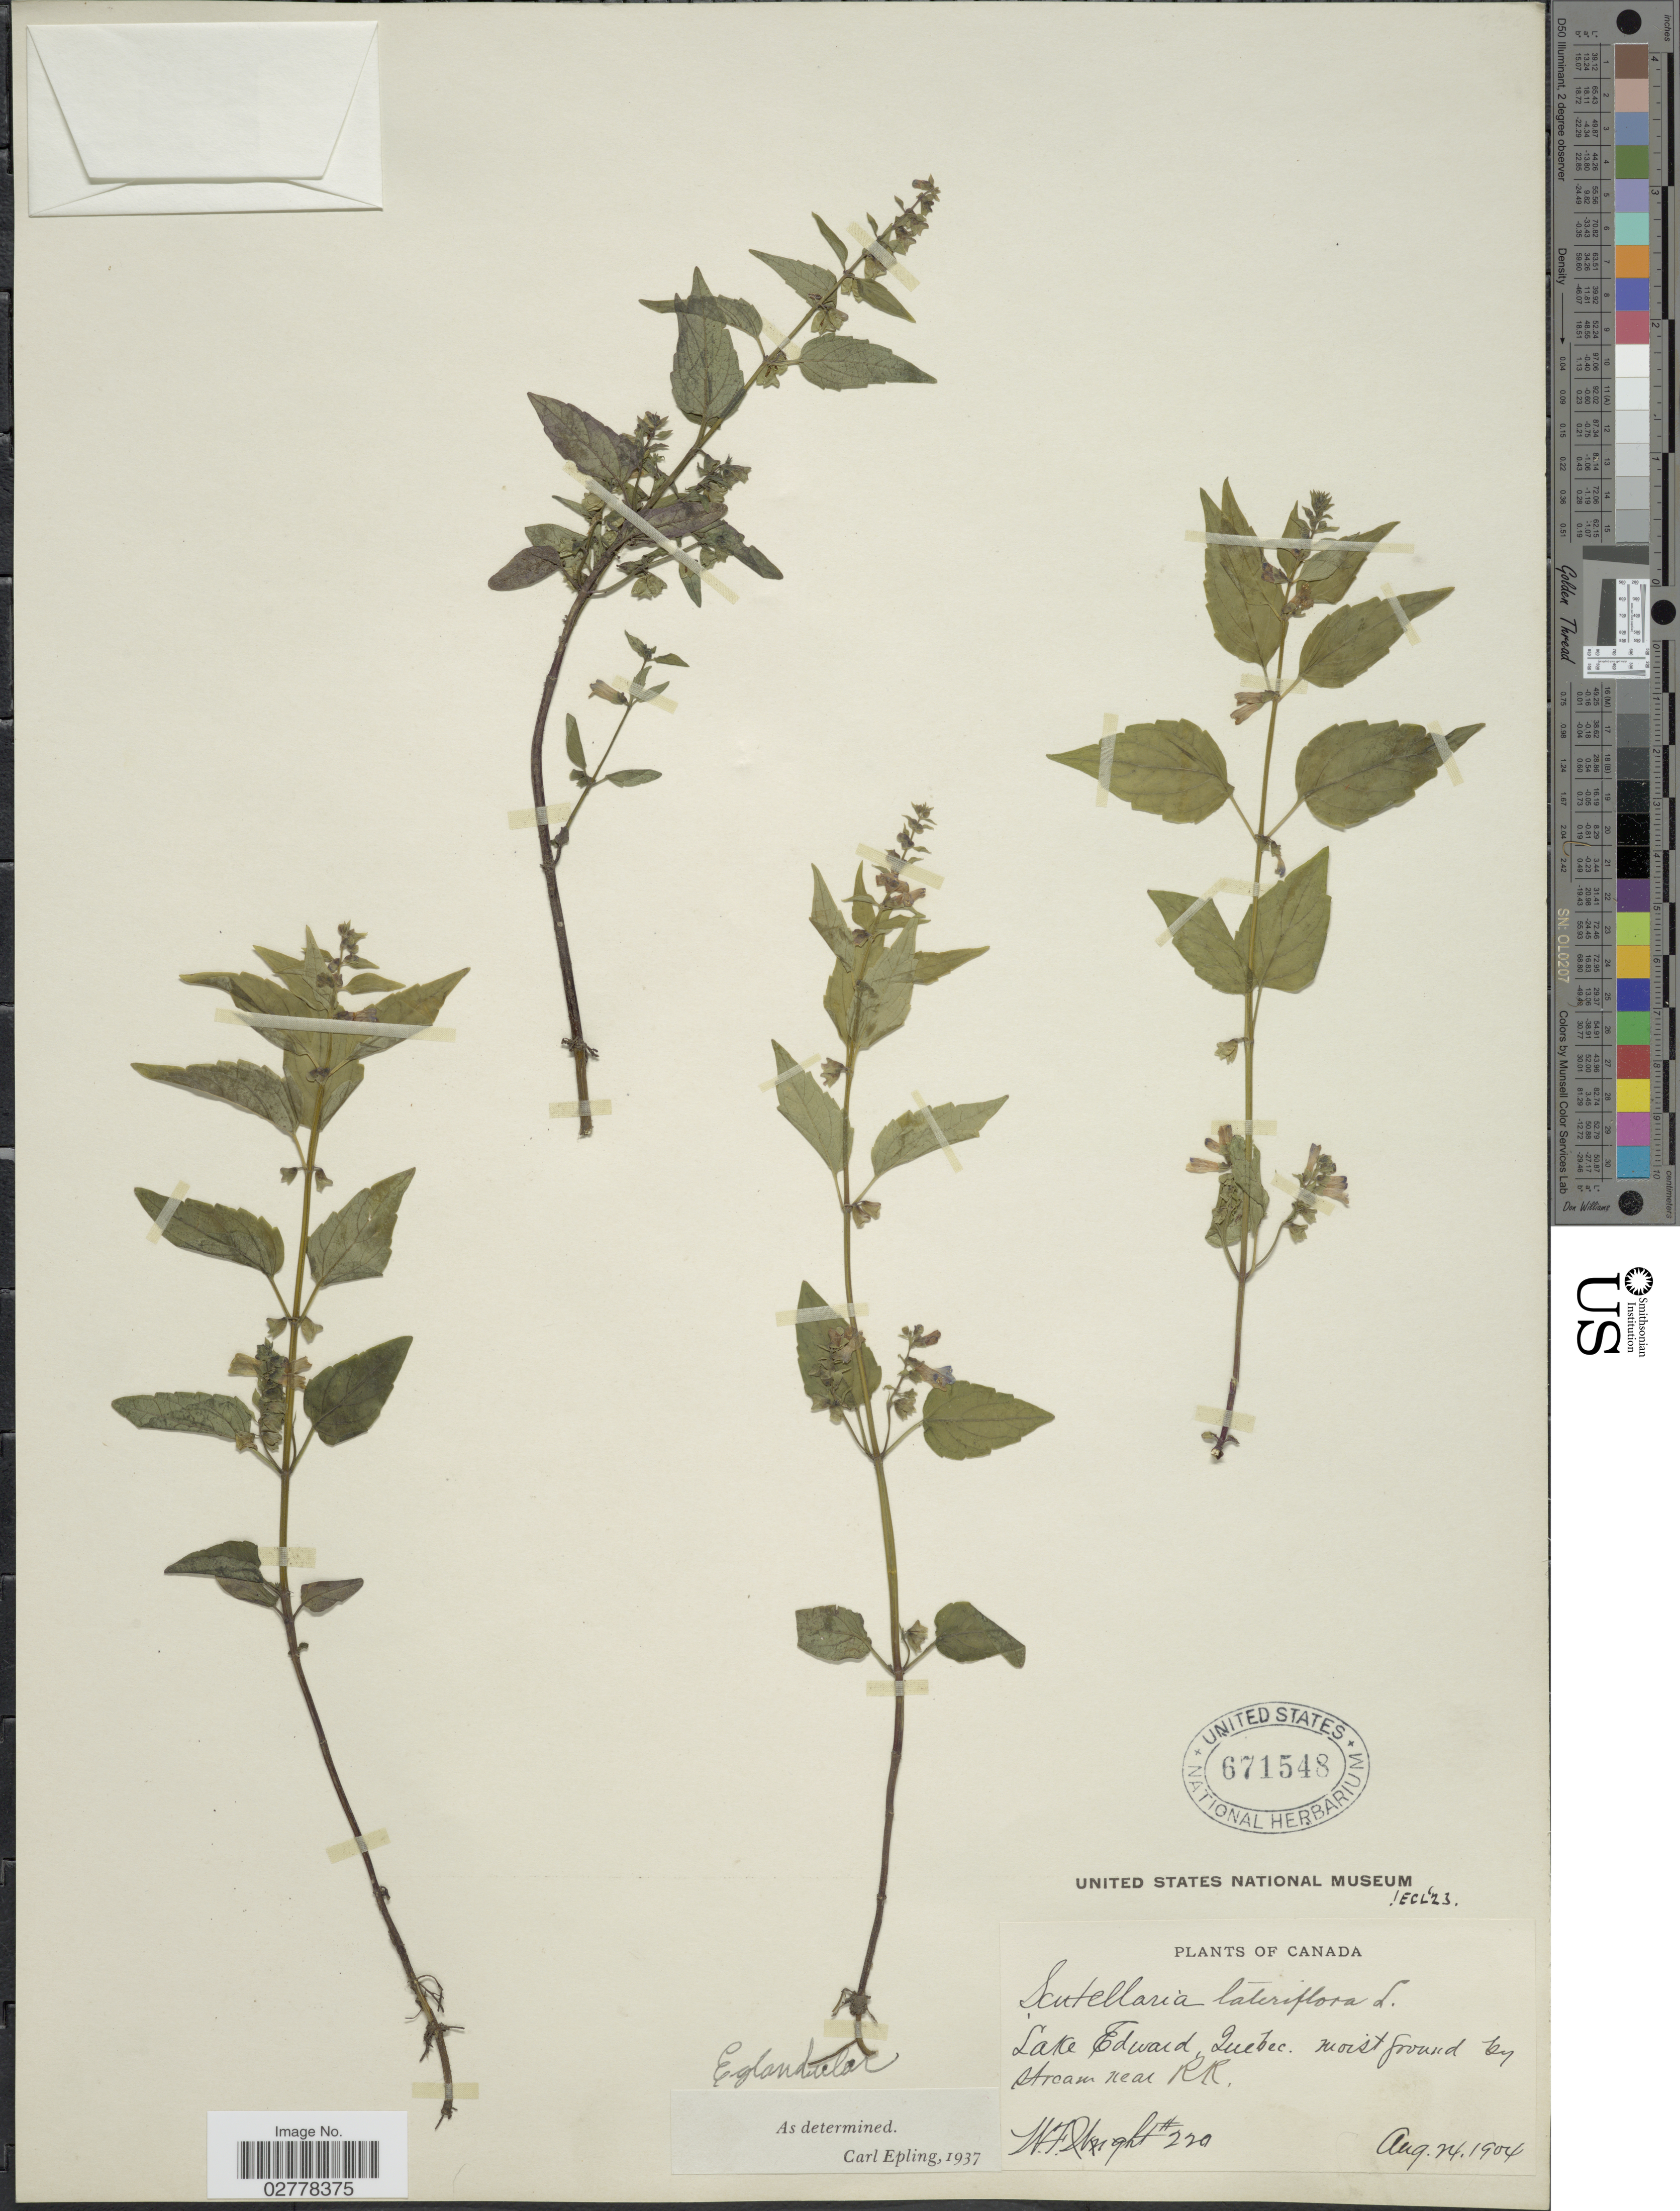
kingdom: Plantae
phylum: Tracheophyta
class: Magnoliopsida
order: Lamiales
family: Lamiaceae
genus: Scutellaria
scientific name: Scutellaria lateriflora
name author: L.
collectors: W. F. Wright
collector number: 220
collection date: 1904-08-24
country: Canada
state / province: Quebec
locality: Lake Edward. Moist ground by stream near RR.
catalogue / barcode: US 671548